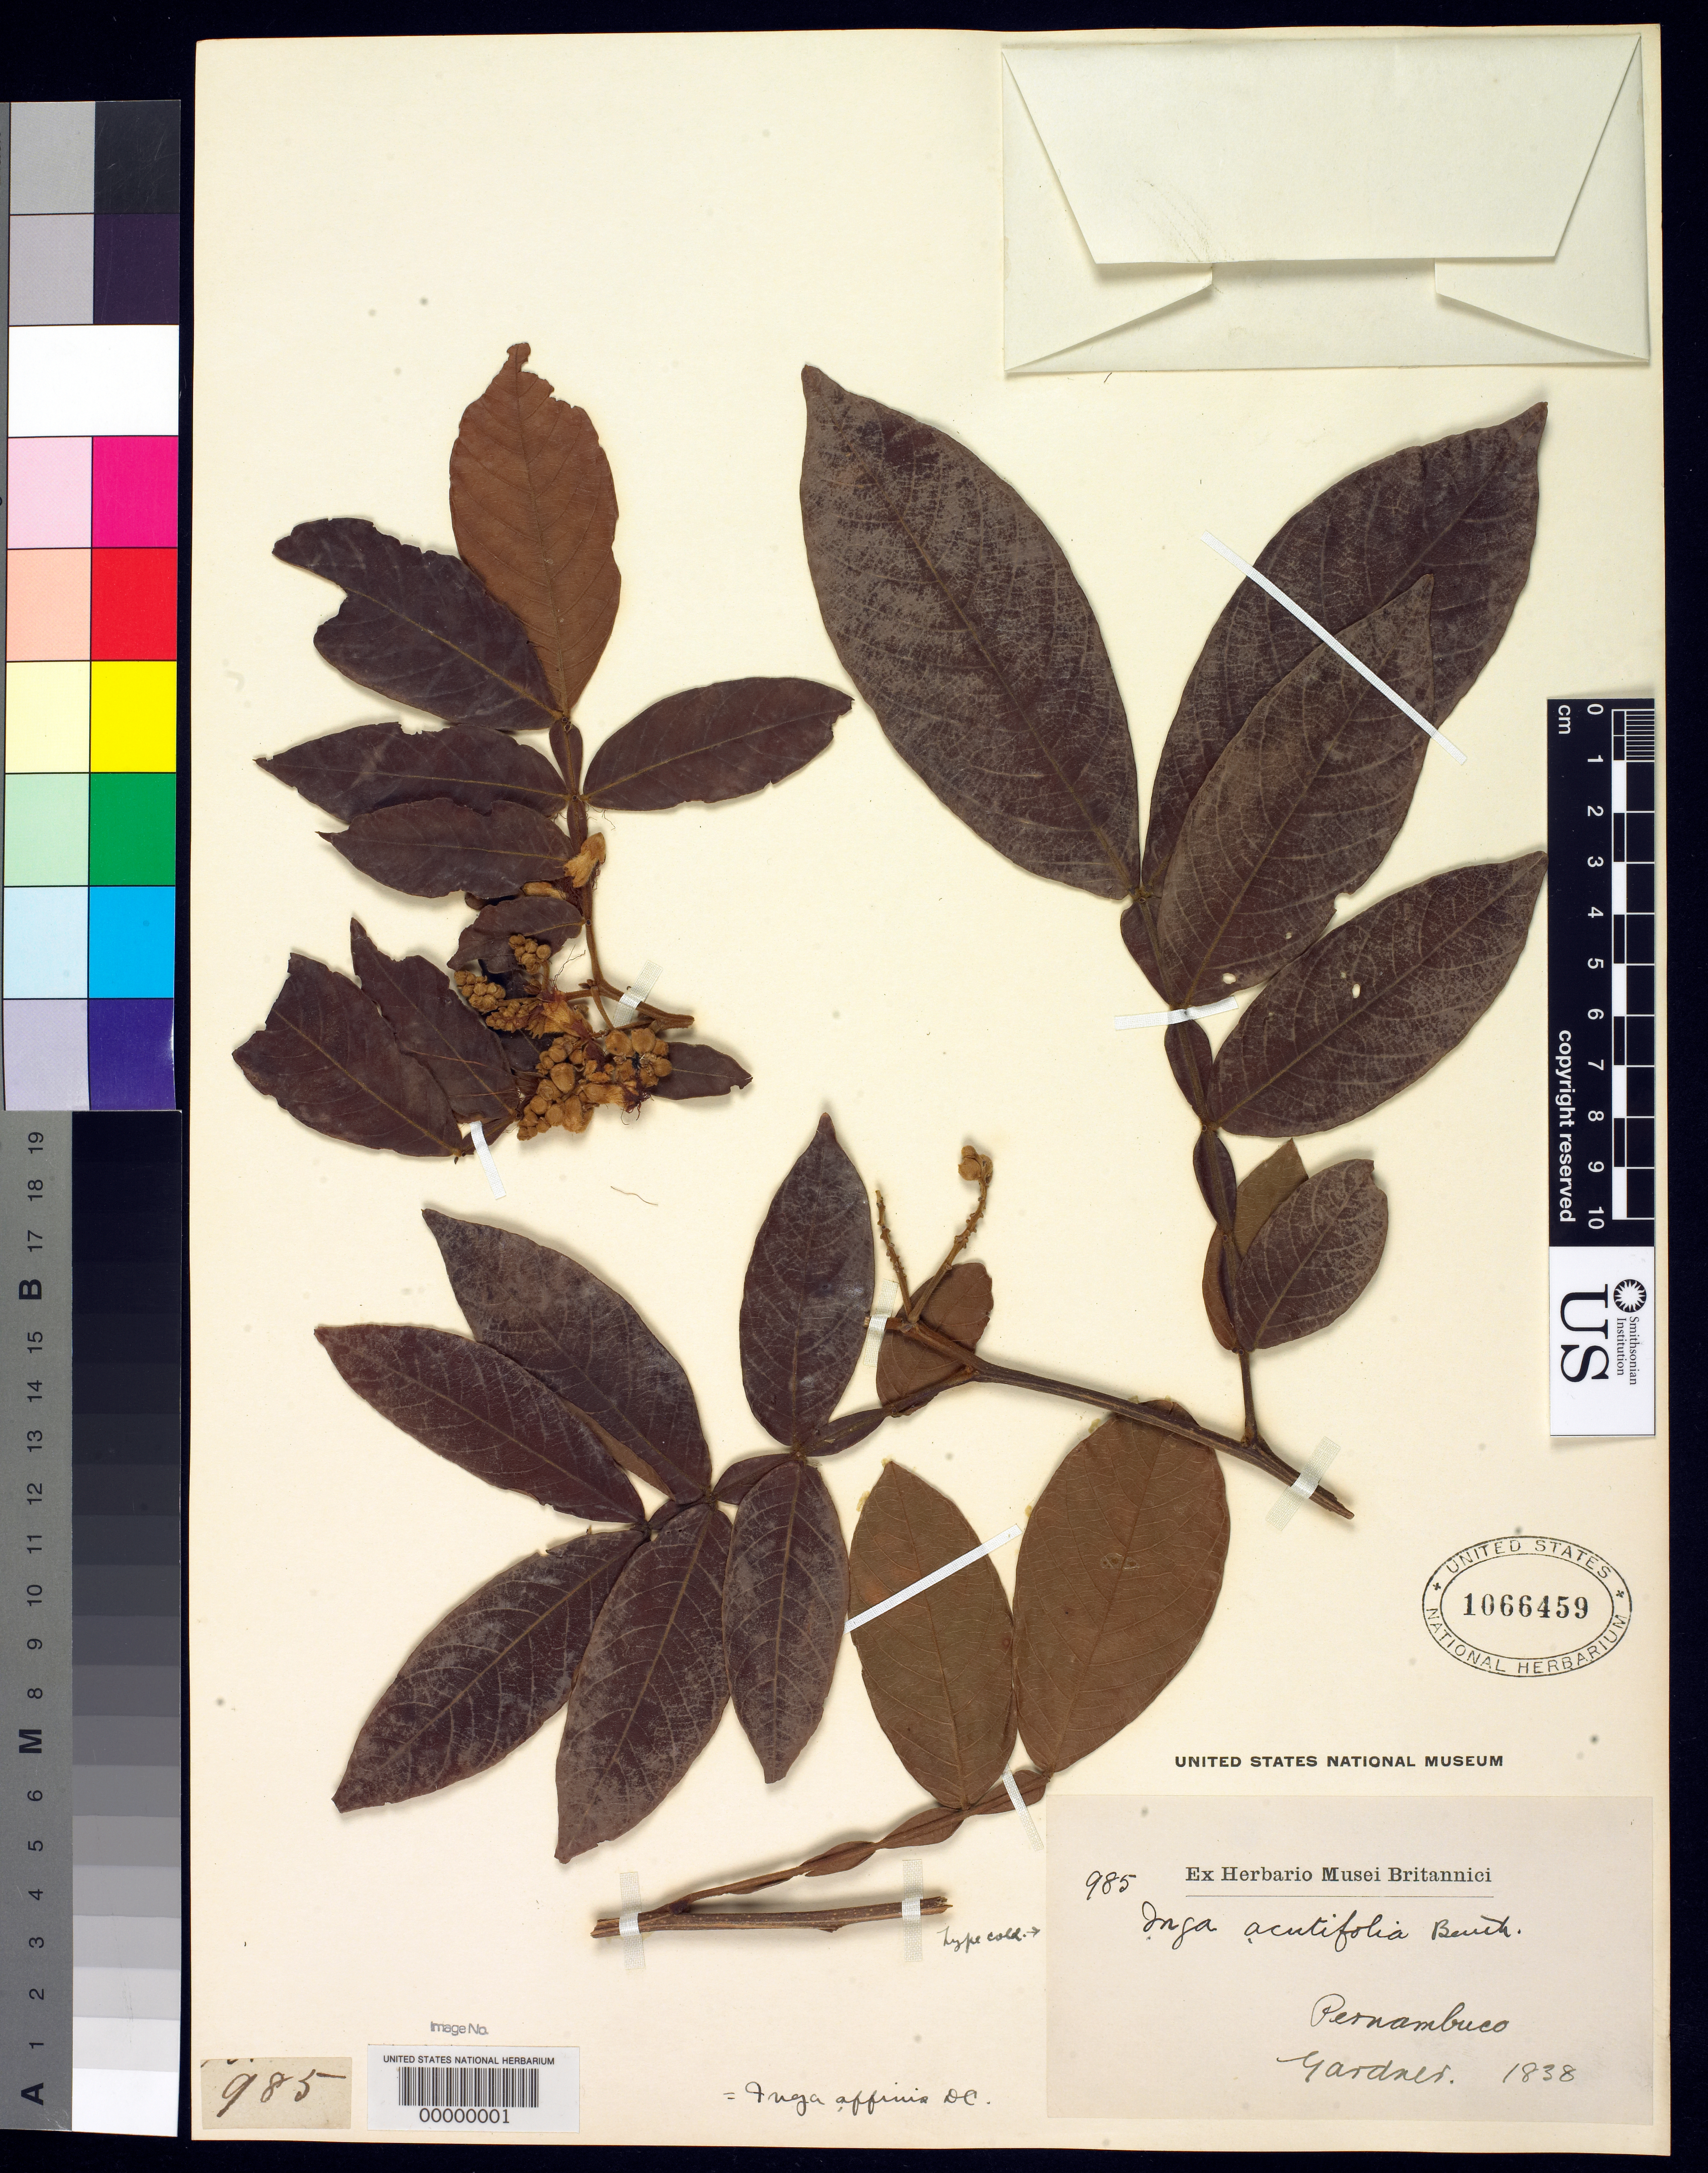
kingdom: Plantae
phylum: Tracheophyta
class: Magnoliopsida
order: Fabales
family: Fabaceae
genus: Inga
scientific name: Inga acutifolia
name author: Benth.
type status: Isotype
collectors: G. Gardner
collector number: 985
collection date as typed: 1838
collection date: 1838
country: Brazil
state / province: Pernambuco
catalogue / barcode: US 1066459